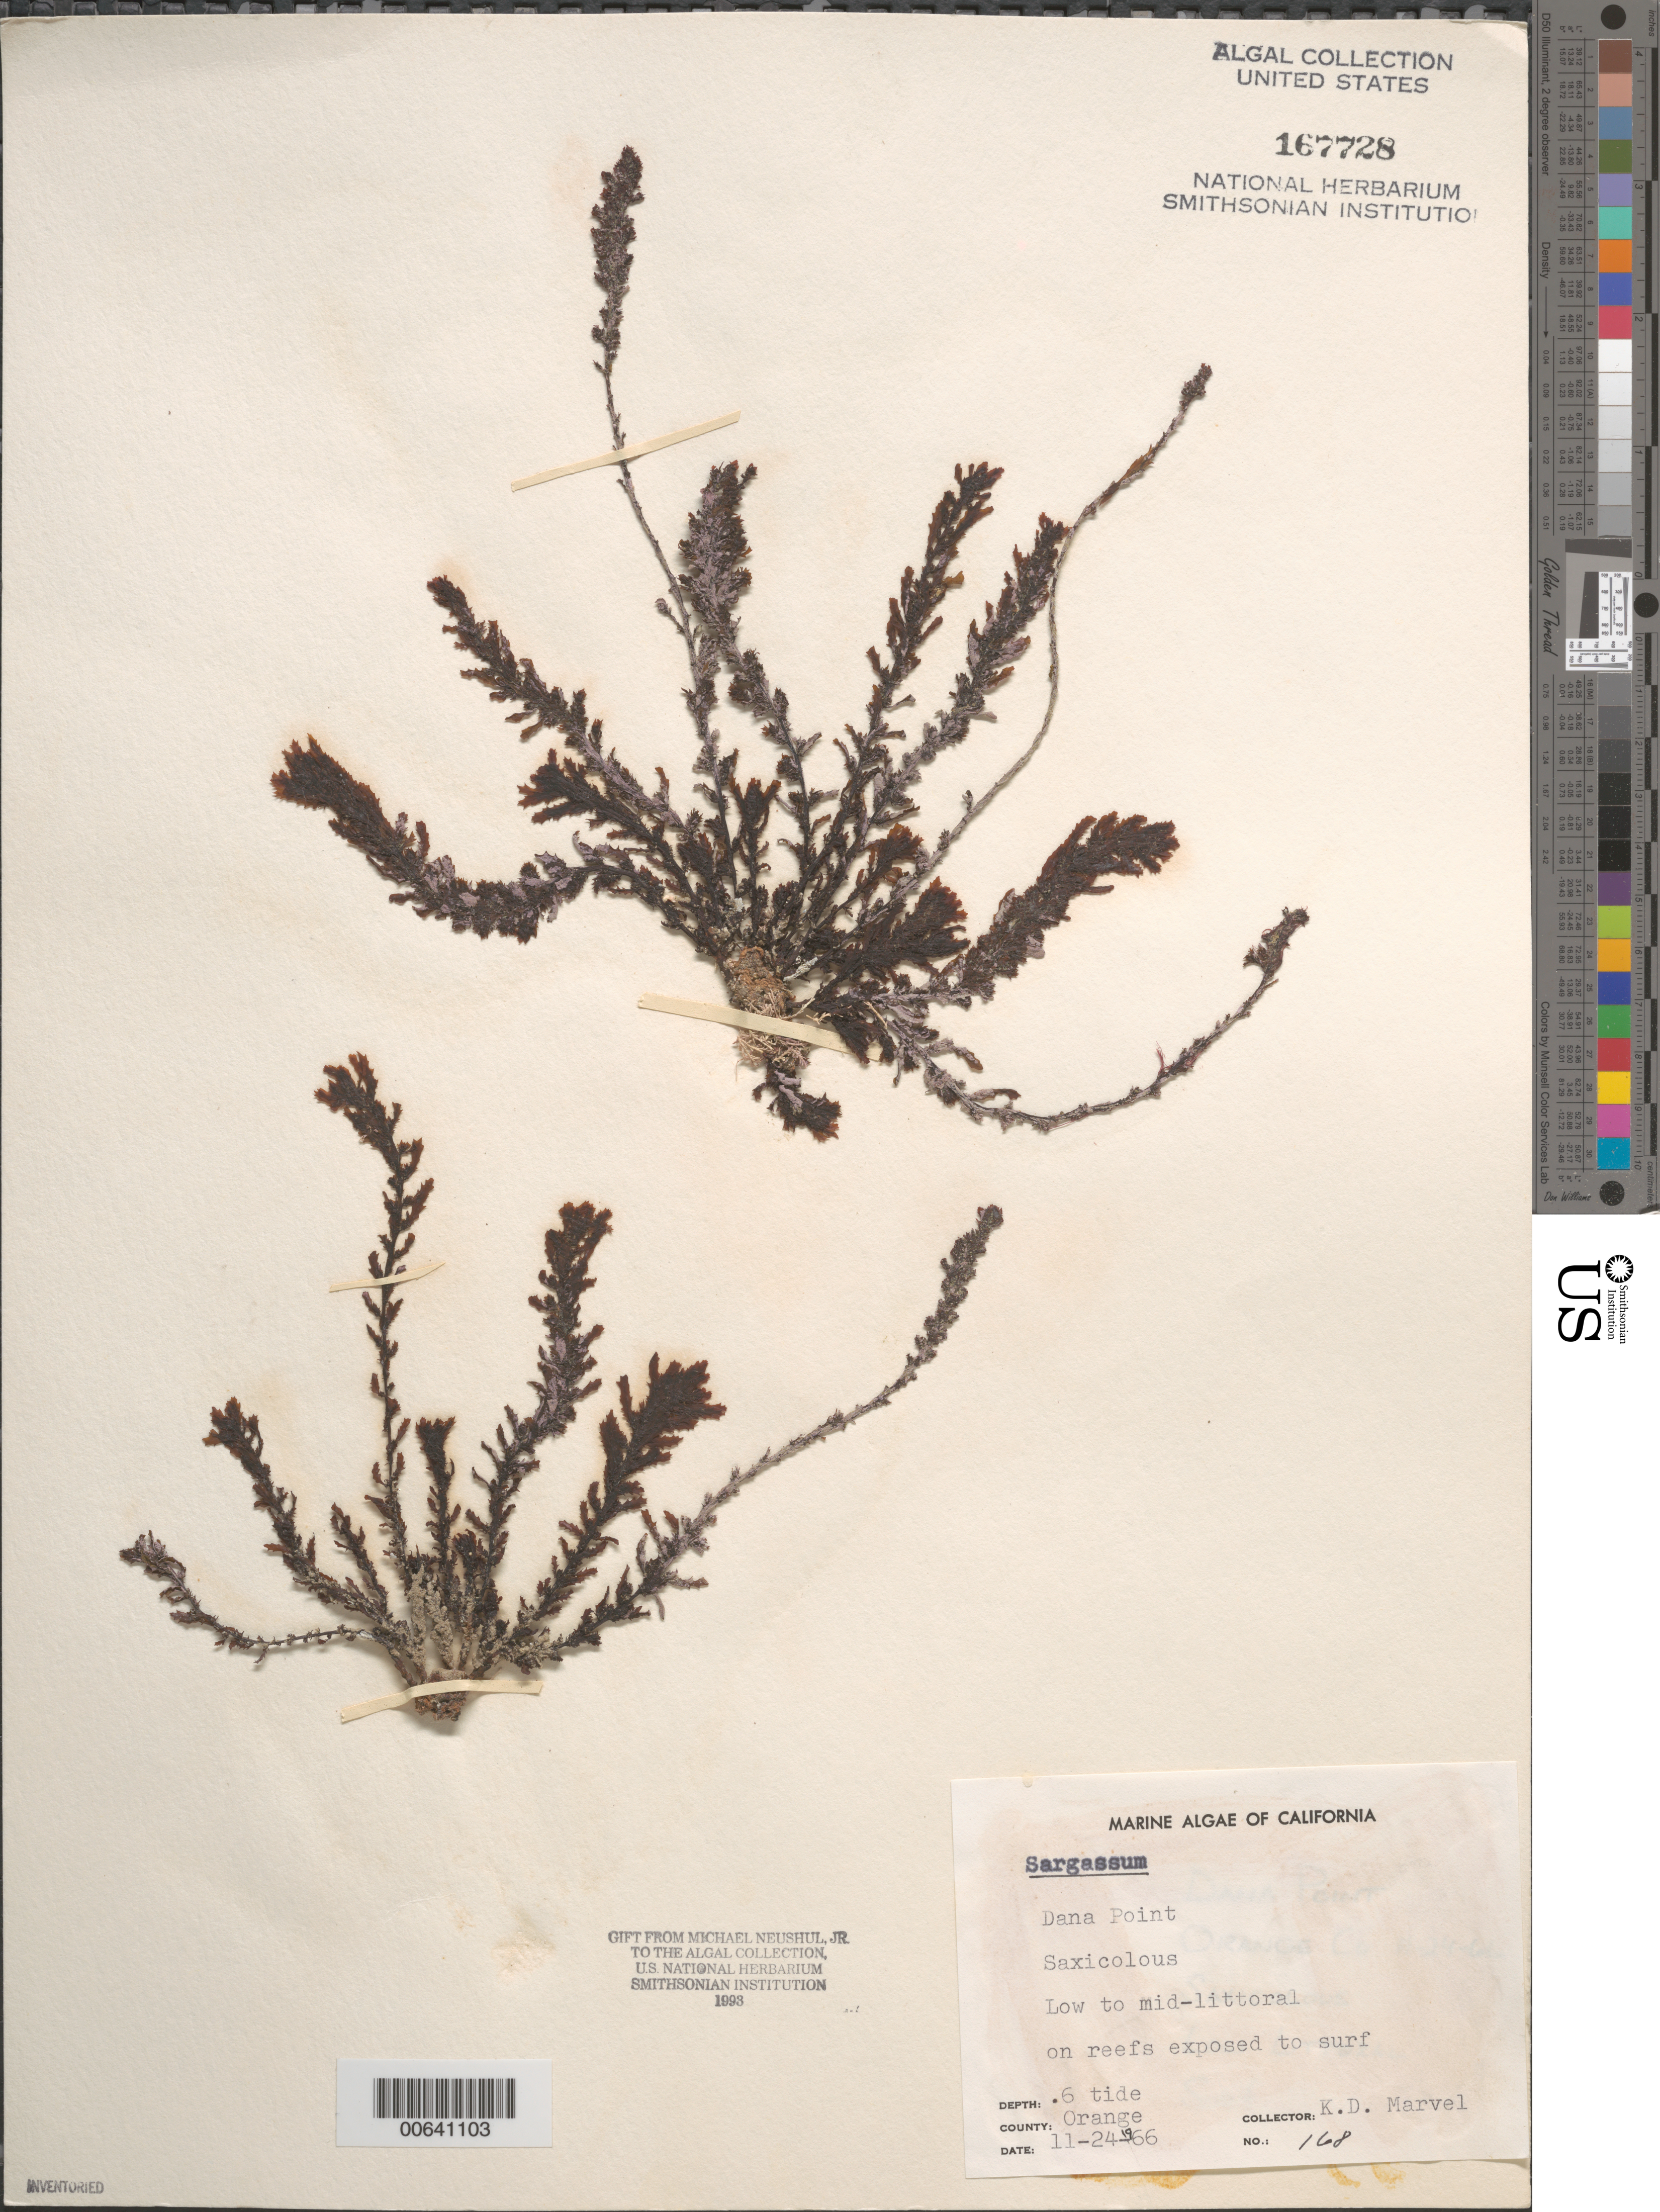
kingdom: Chromista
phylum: Ochrophyta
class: Phaeophyceae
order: Fucales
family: Sargassaceae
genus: Sargassum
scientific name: Sargassum sp.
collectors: K. Marvel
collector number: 168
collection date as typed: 24 Nov 1966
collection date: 1966-11-24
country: United States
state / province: California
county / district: Orange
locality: Dana Point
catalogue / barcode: US 167728